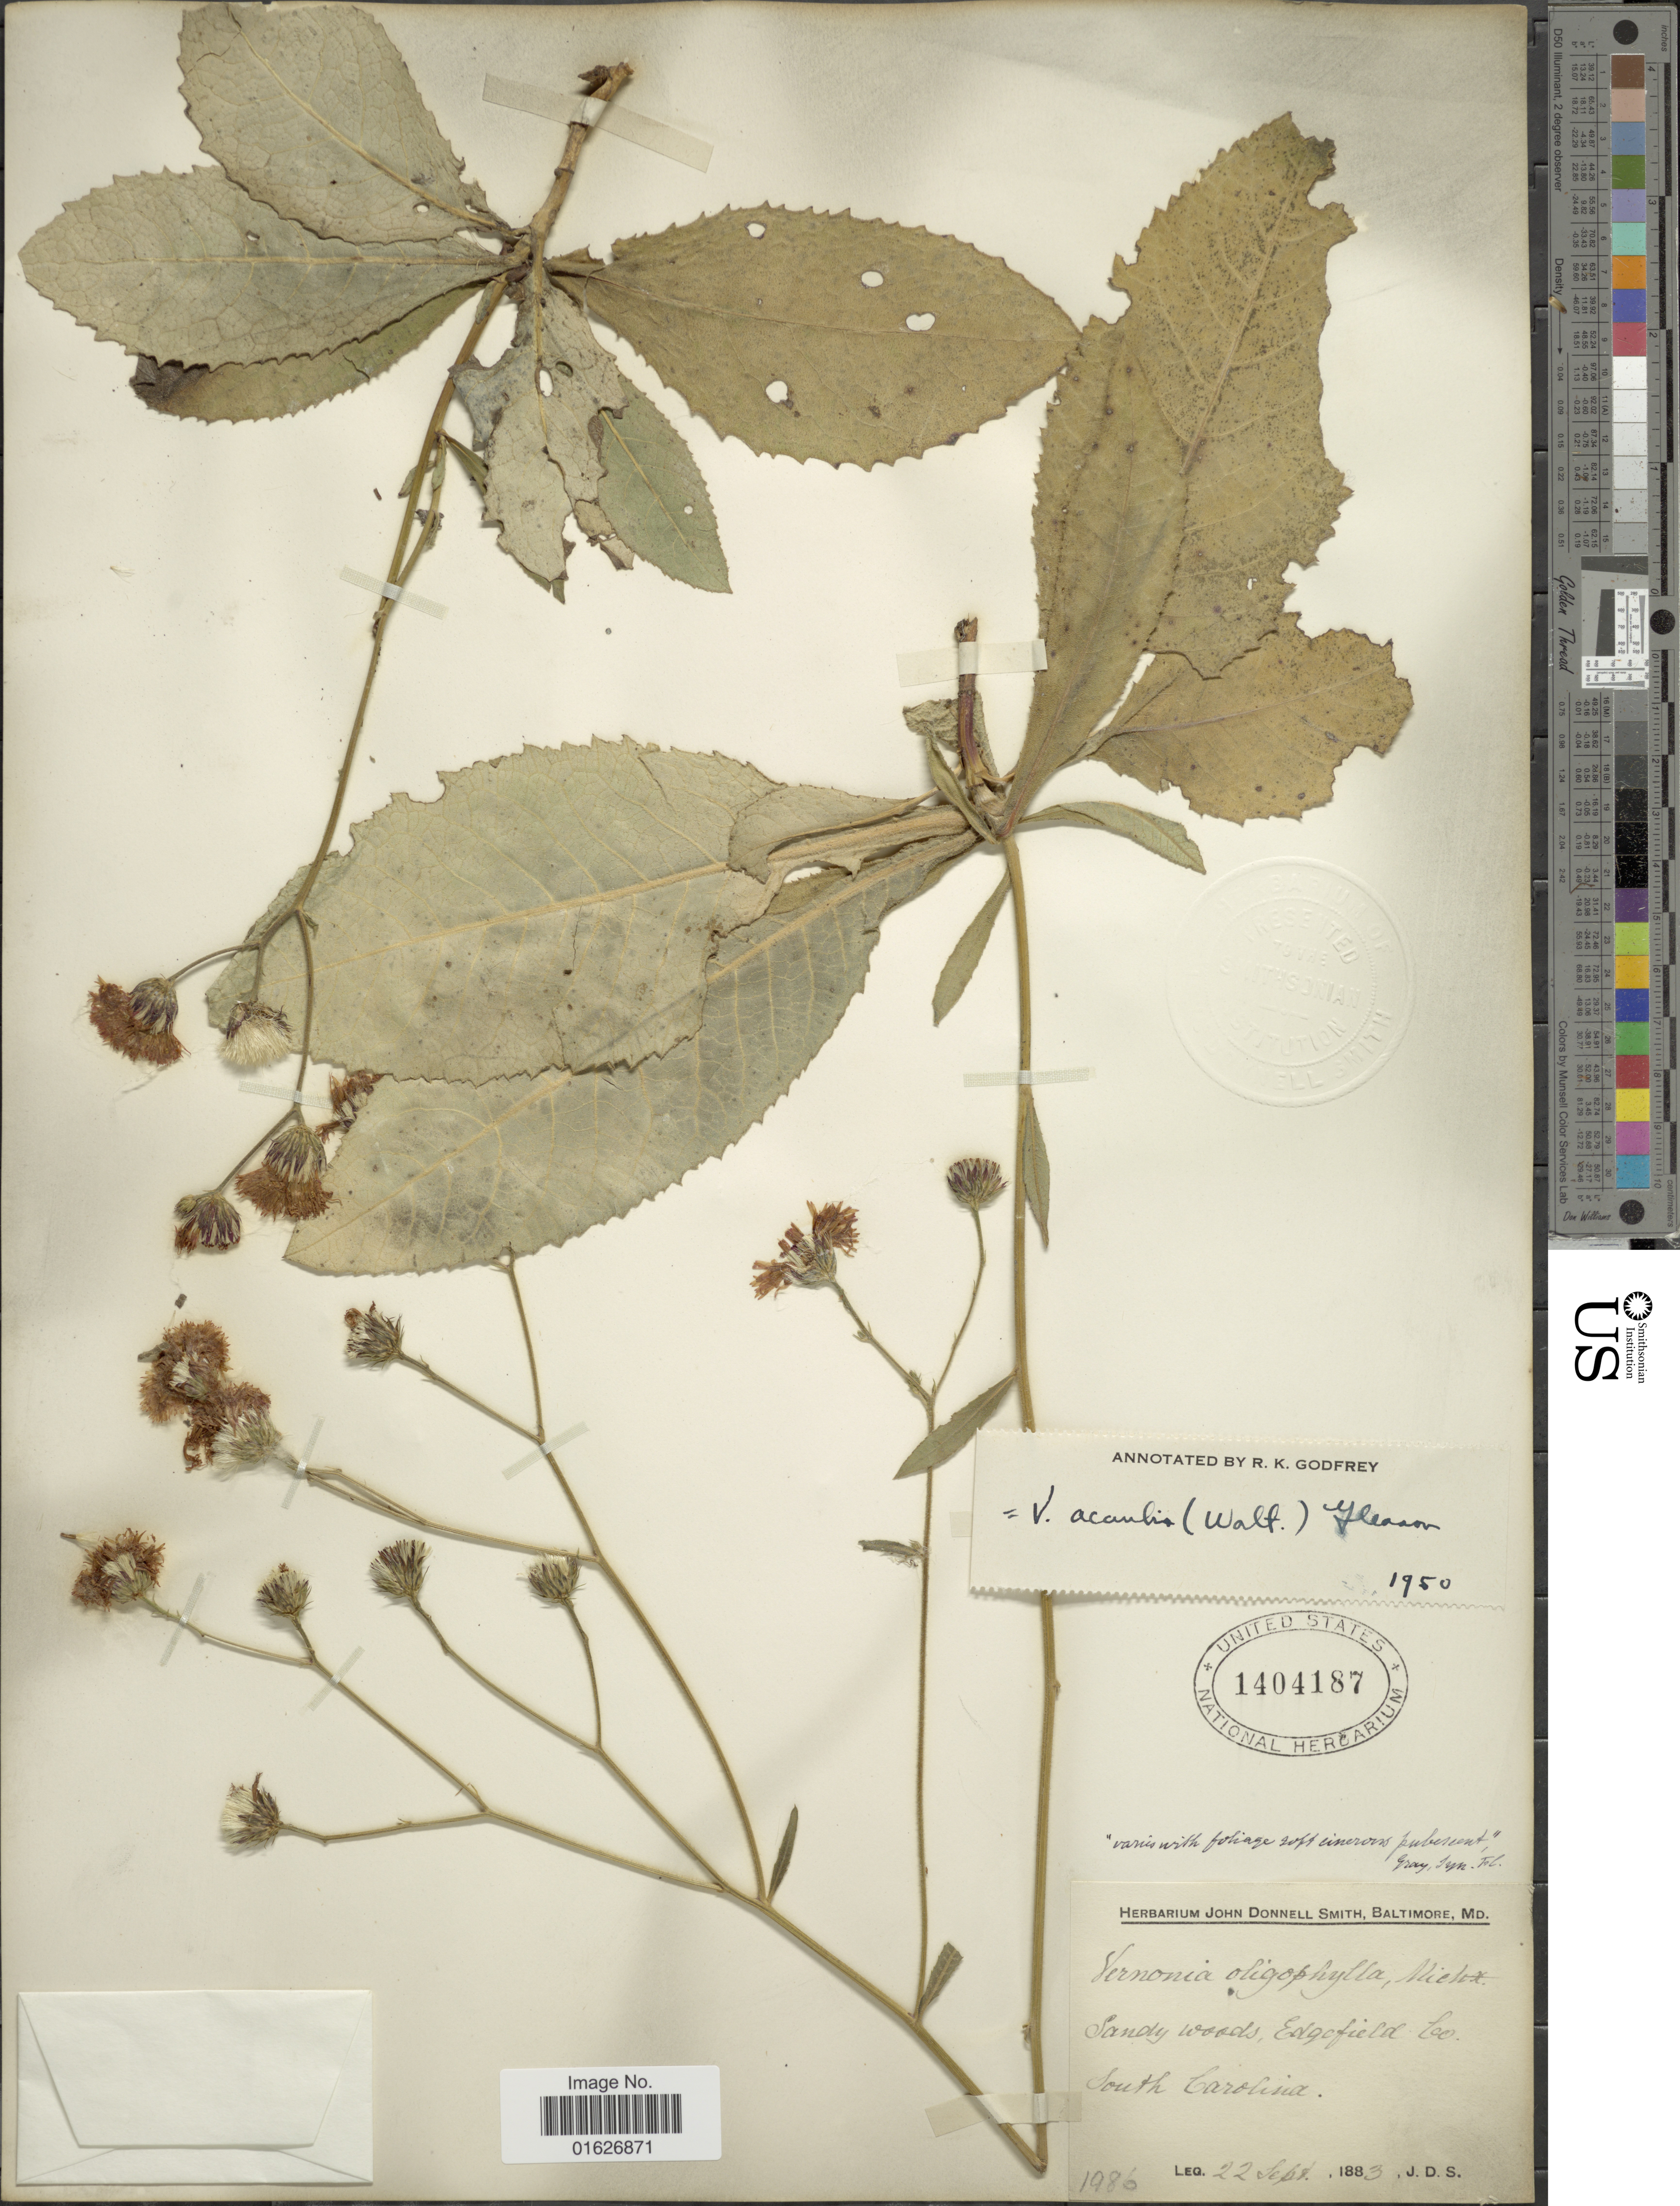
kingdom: Plantae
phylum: Tracheophyta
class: Magnoliopsida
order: Asterales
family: Asteraceae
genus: Vernonia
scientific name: Vernonia acaulis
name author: (Walter) Gleason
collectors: J. Donnell Smith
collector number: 1986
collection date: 1883-09-22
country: United States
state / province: South Carolina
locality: Edgefield Co.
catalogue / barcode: US 1404187